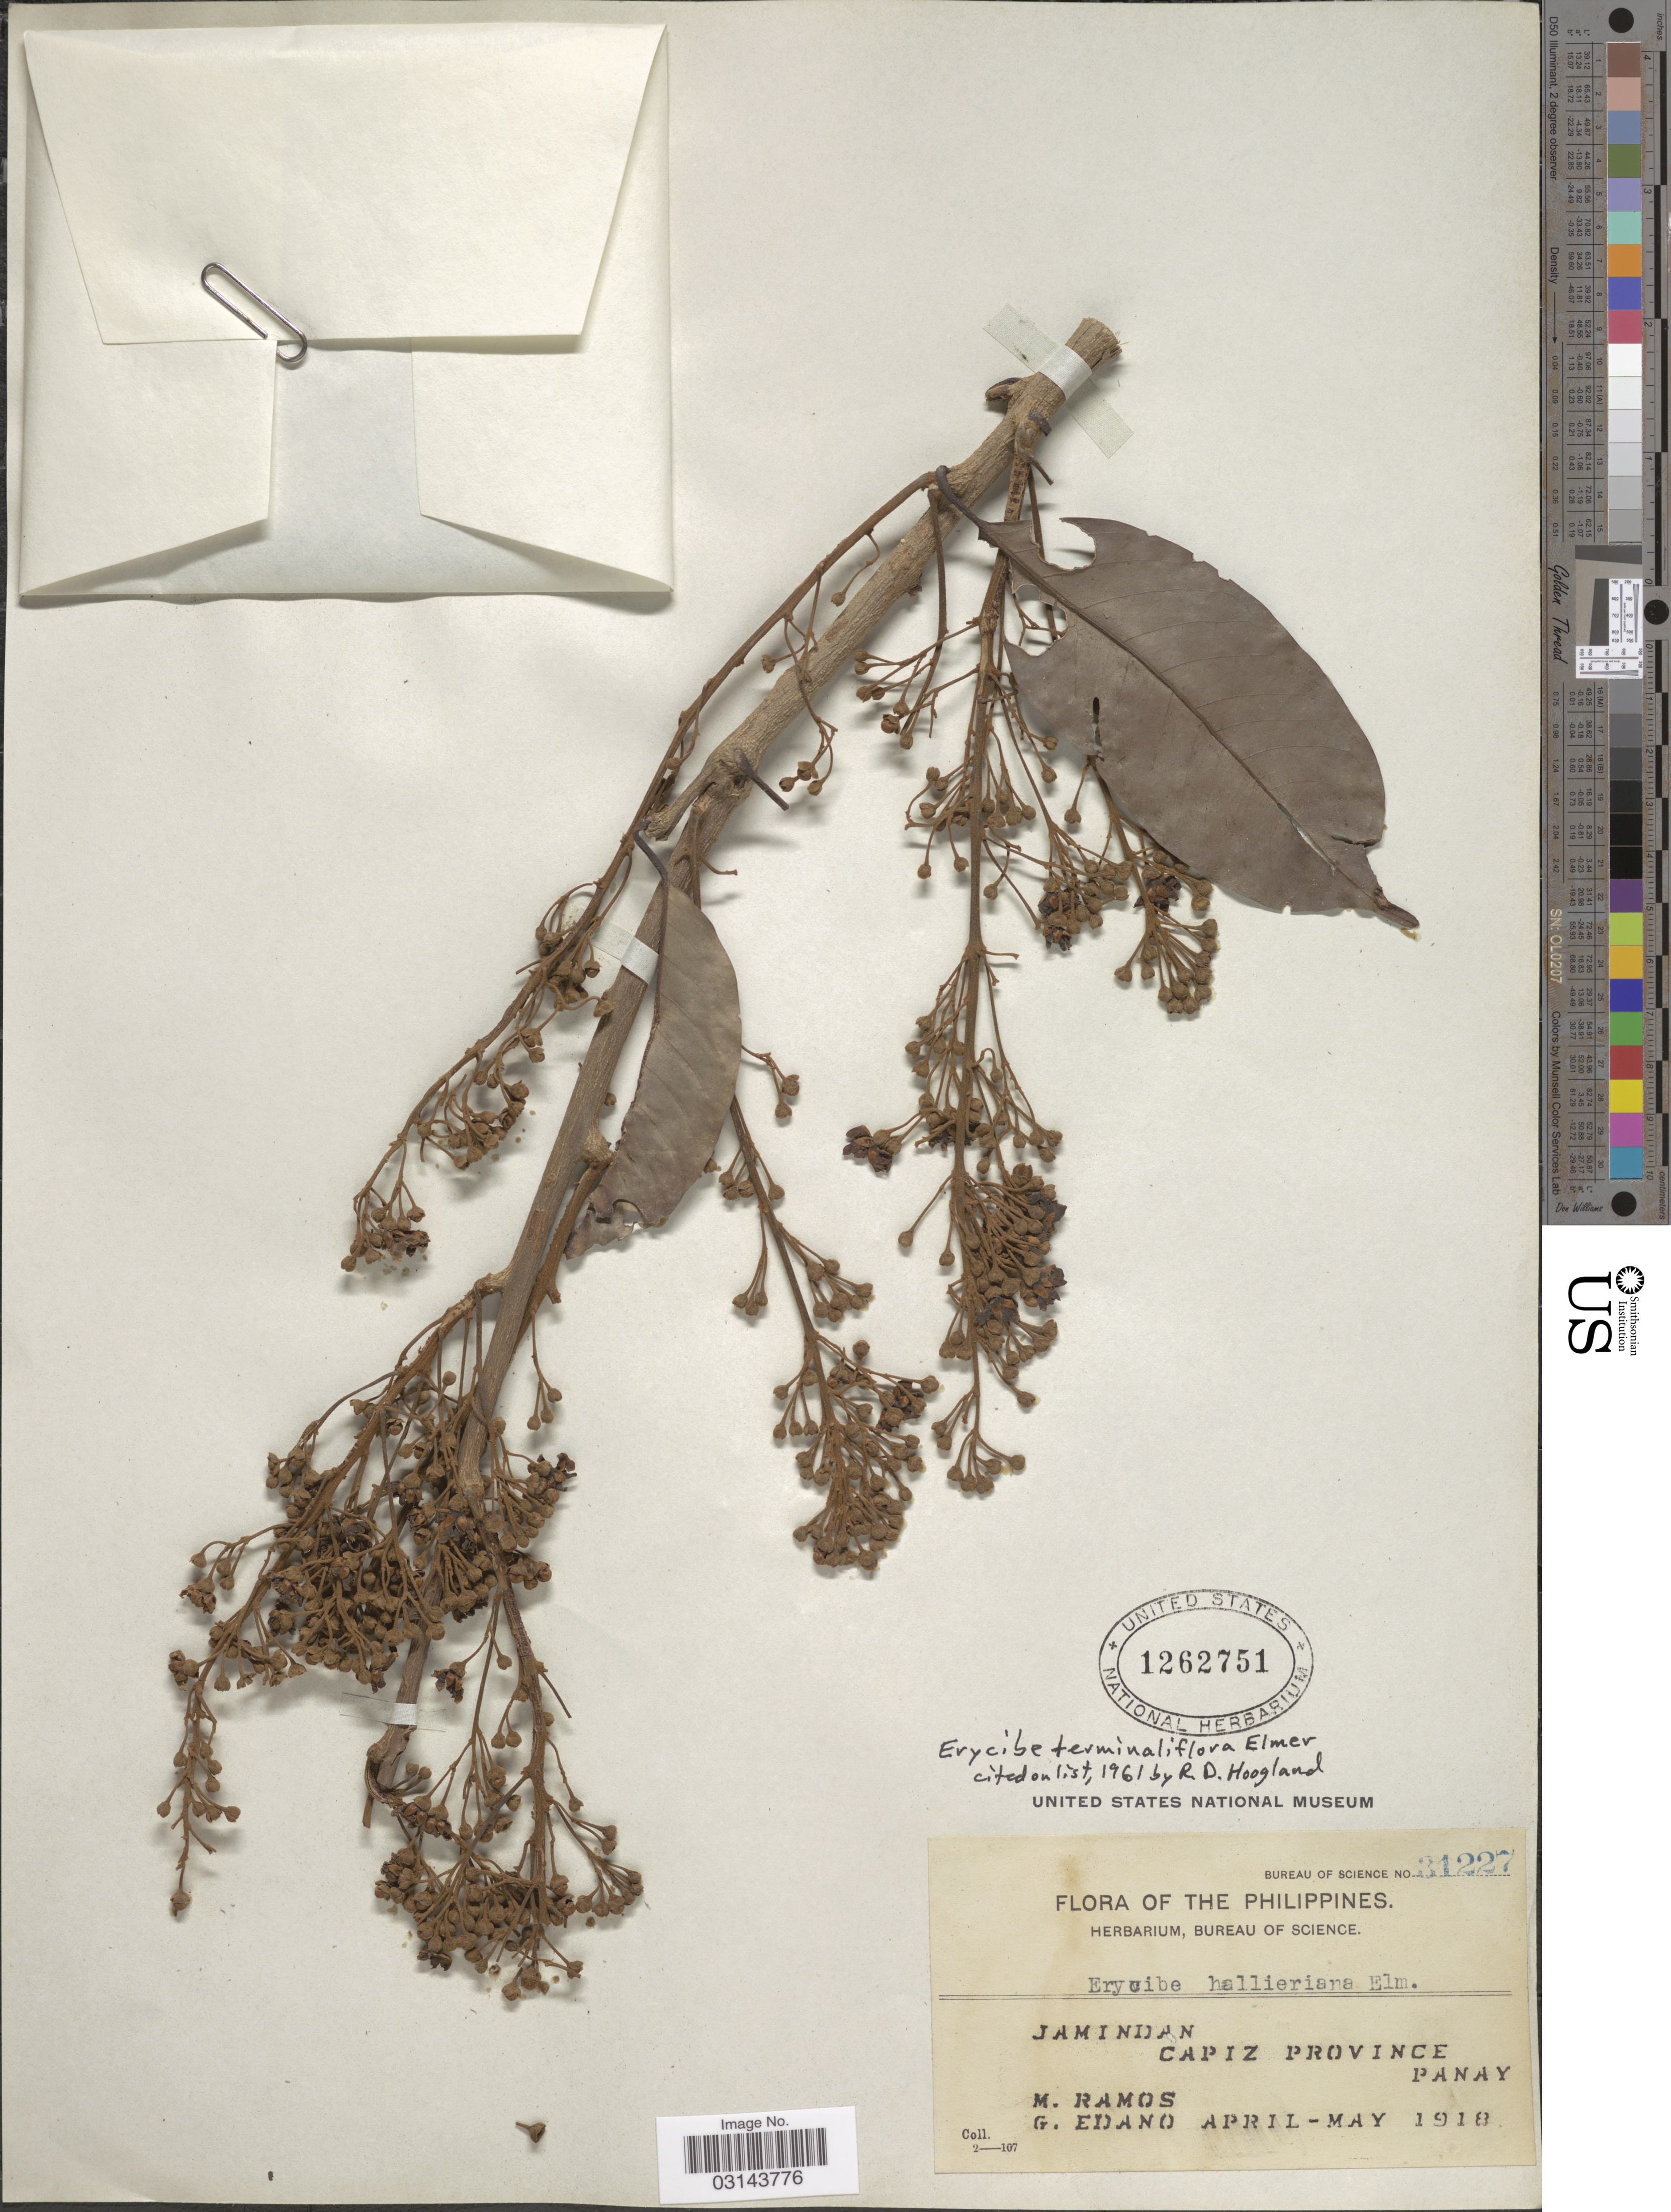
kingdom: Plantae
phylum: Tracheophyta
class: Magnoliopsida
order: Solanales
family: Convolvulaceae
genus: Erycibe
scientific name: Erycibe terminaliflora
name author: Elmer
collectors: M. Ramos & G. Edaño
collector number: Bureau of Science 31227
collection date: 1918-04/1918-05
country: Philippines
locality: Jamindan. Capiz Province Panay.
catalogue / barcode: US 1262751